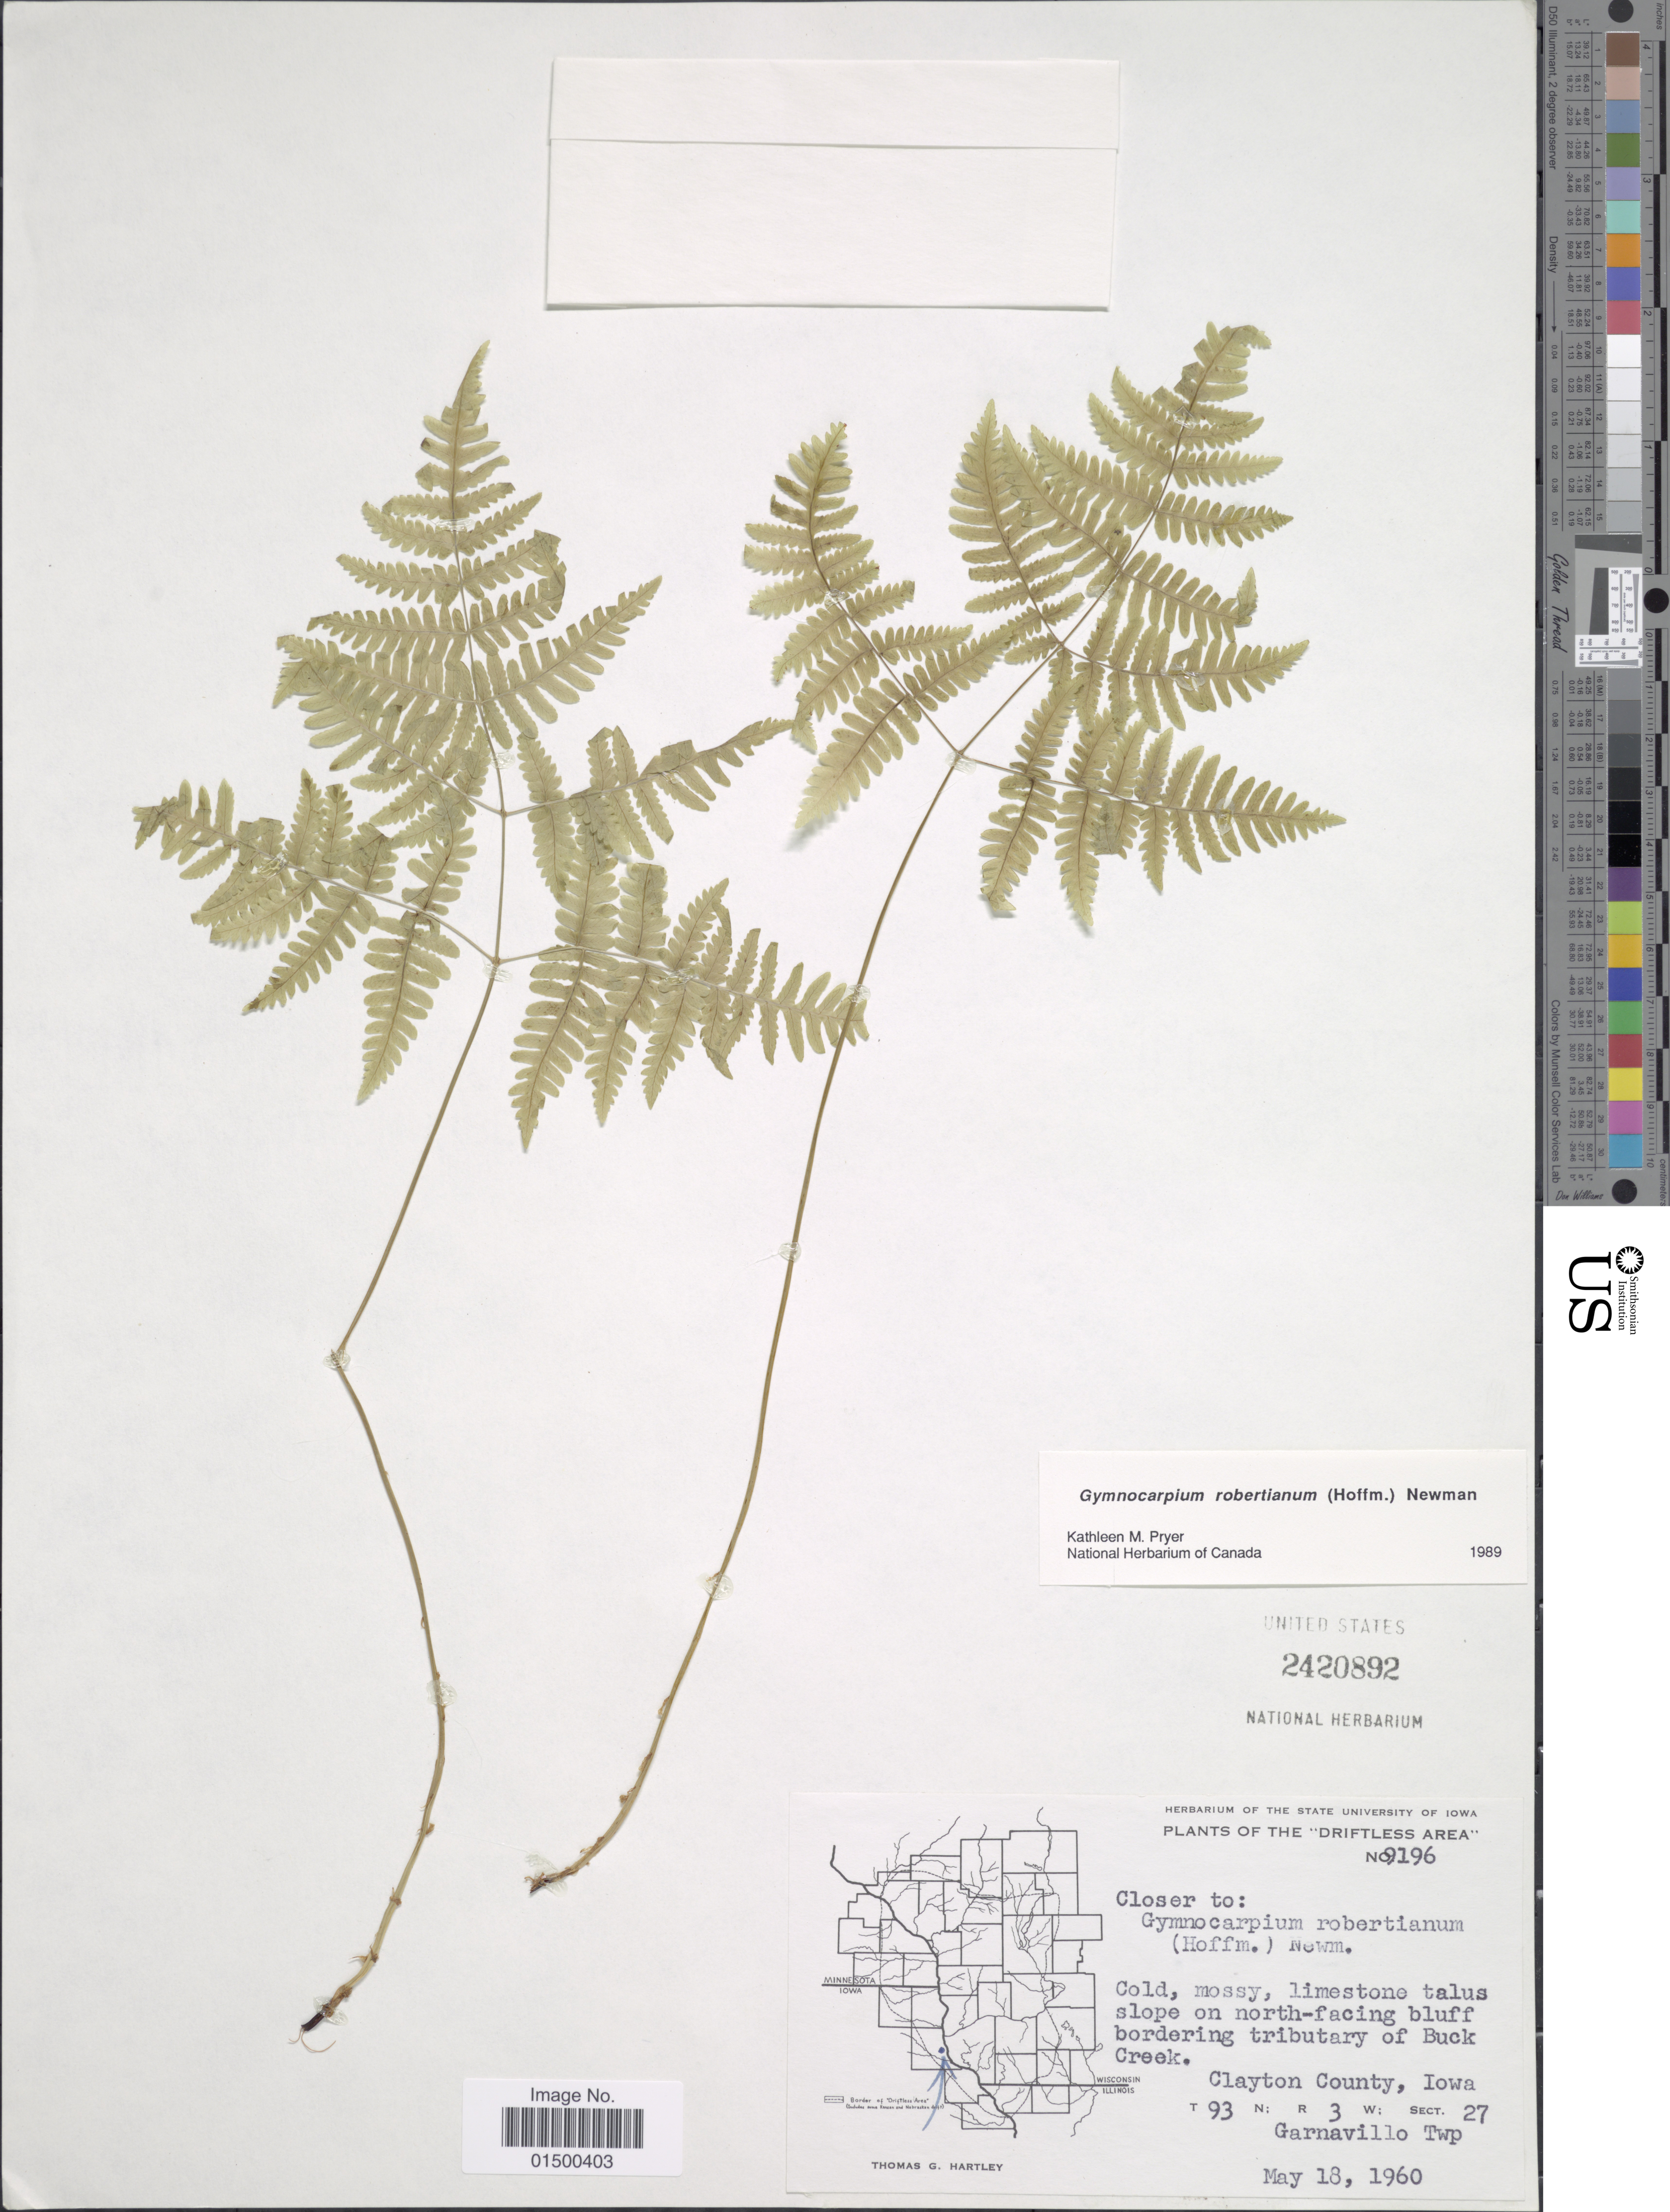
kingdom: Plantae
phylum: Tracheophyta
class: Polypodiopsida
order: Polypodiales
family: Cystopteridaceae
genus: Gymnocarpium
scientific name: Gymnocarpium robertianum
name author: (Hoffm.) Newman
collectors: T. G. Hartley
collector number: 9196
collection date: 1960-05-18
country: United States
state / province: Iowa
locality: Limestone talus slope on north-facing bluff bordering tributary of Buck Creek, Clayton County, Iowa. Garnavillo, T 93; R 3 Sect. 27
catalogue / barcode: US 2420892